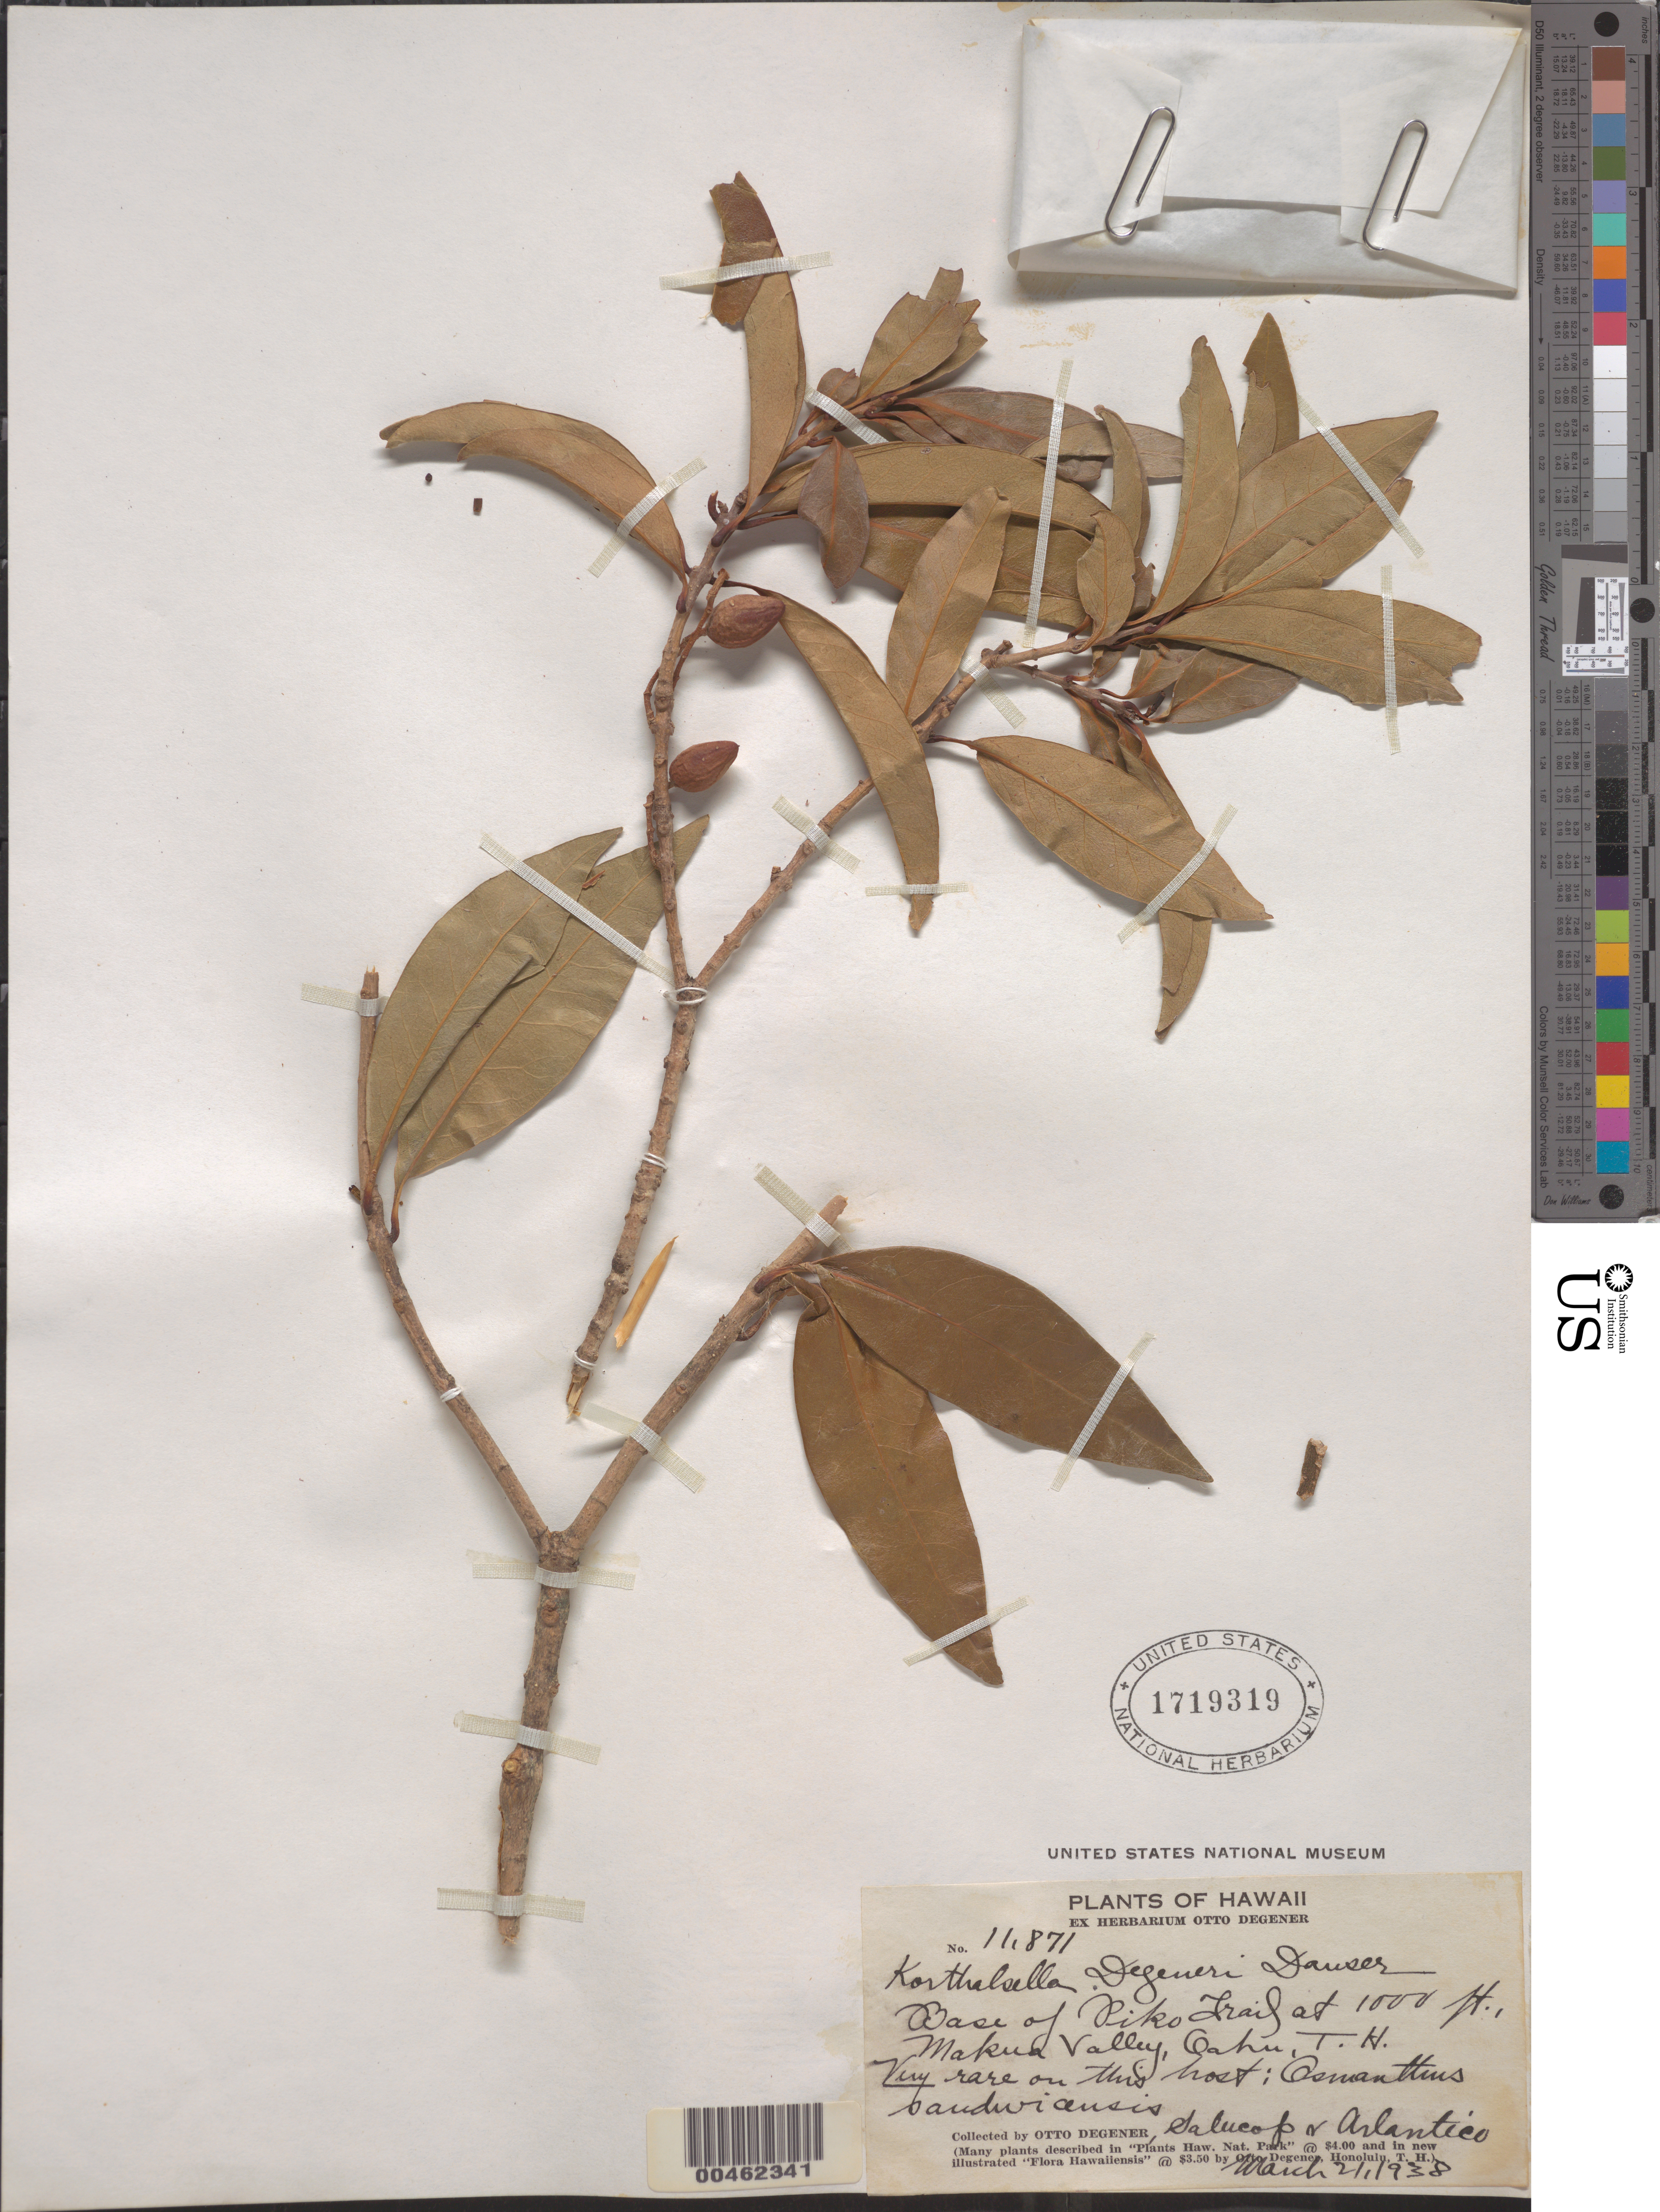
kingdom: Plantae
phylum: Tracheophyta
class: Magnoliopsida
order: Santalales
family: Viscaceae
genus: Korthalsella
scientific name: Korthalsella degeneri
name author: Danser in O. Deg.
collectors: O. Degener, -- Salucop & Arlantico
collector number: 11871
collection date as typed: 21 Mar 1938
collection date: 1938-03-21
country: United States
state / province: Hawaii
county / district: Honolulu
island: Oahu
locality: Base of Piko Trail, Makua Valley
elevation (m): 305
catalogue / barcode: US 1719319